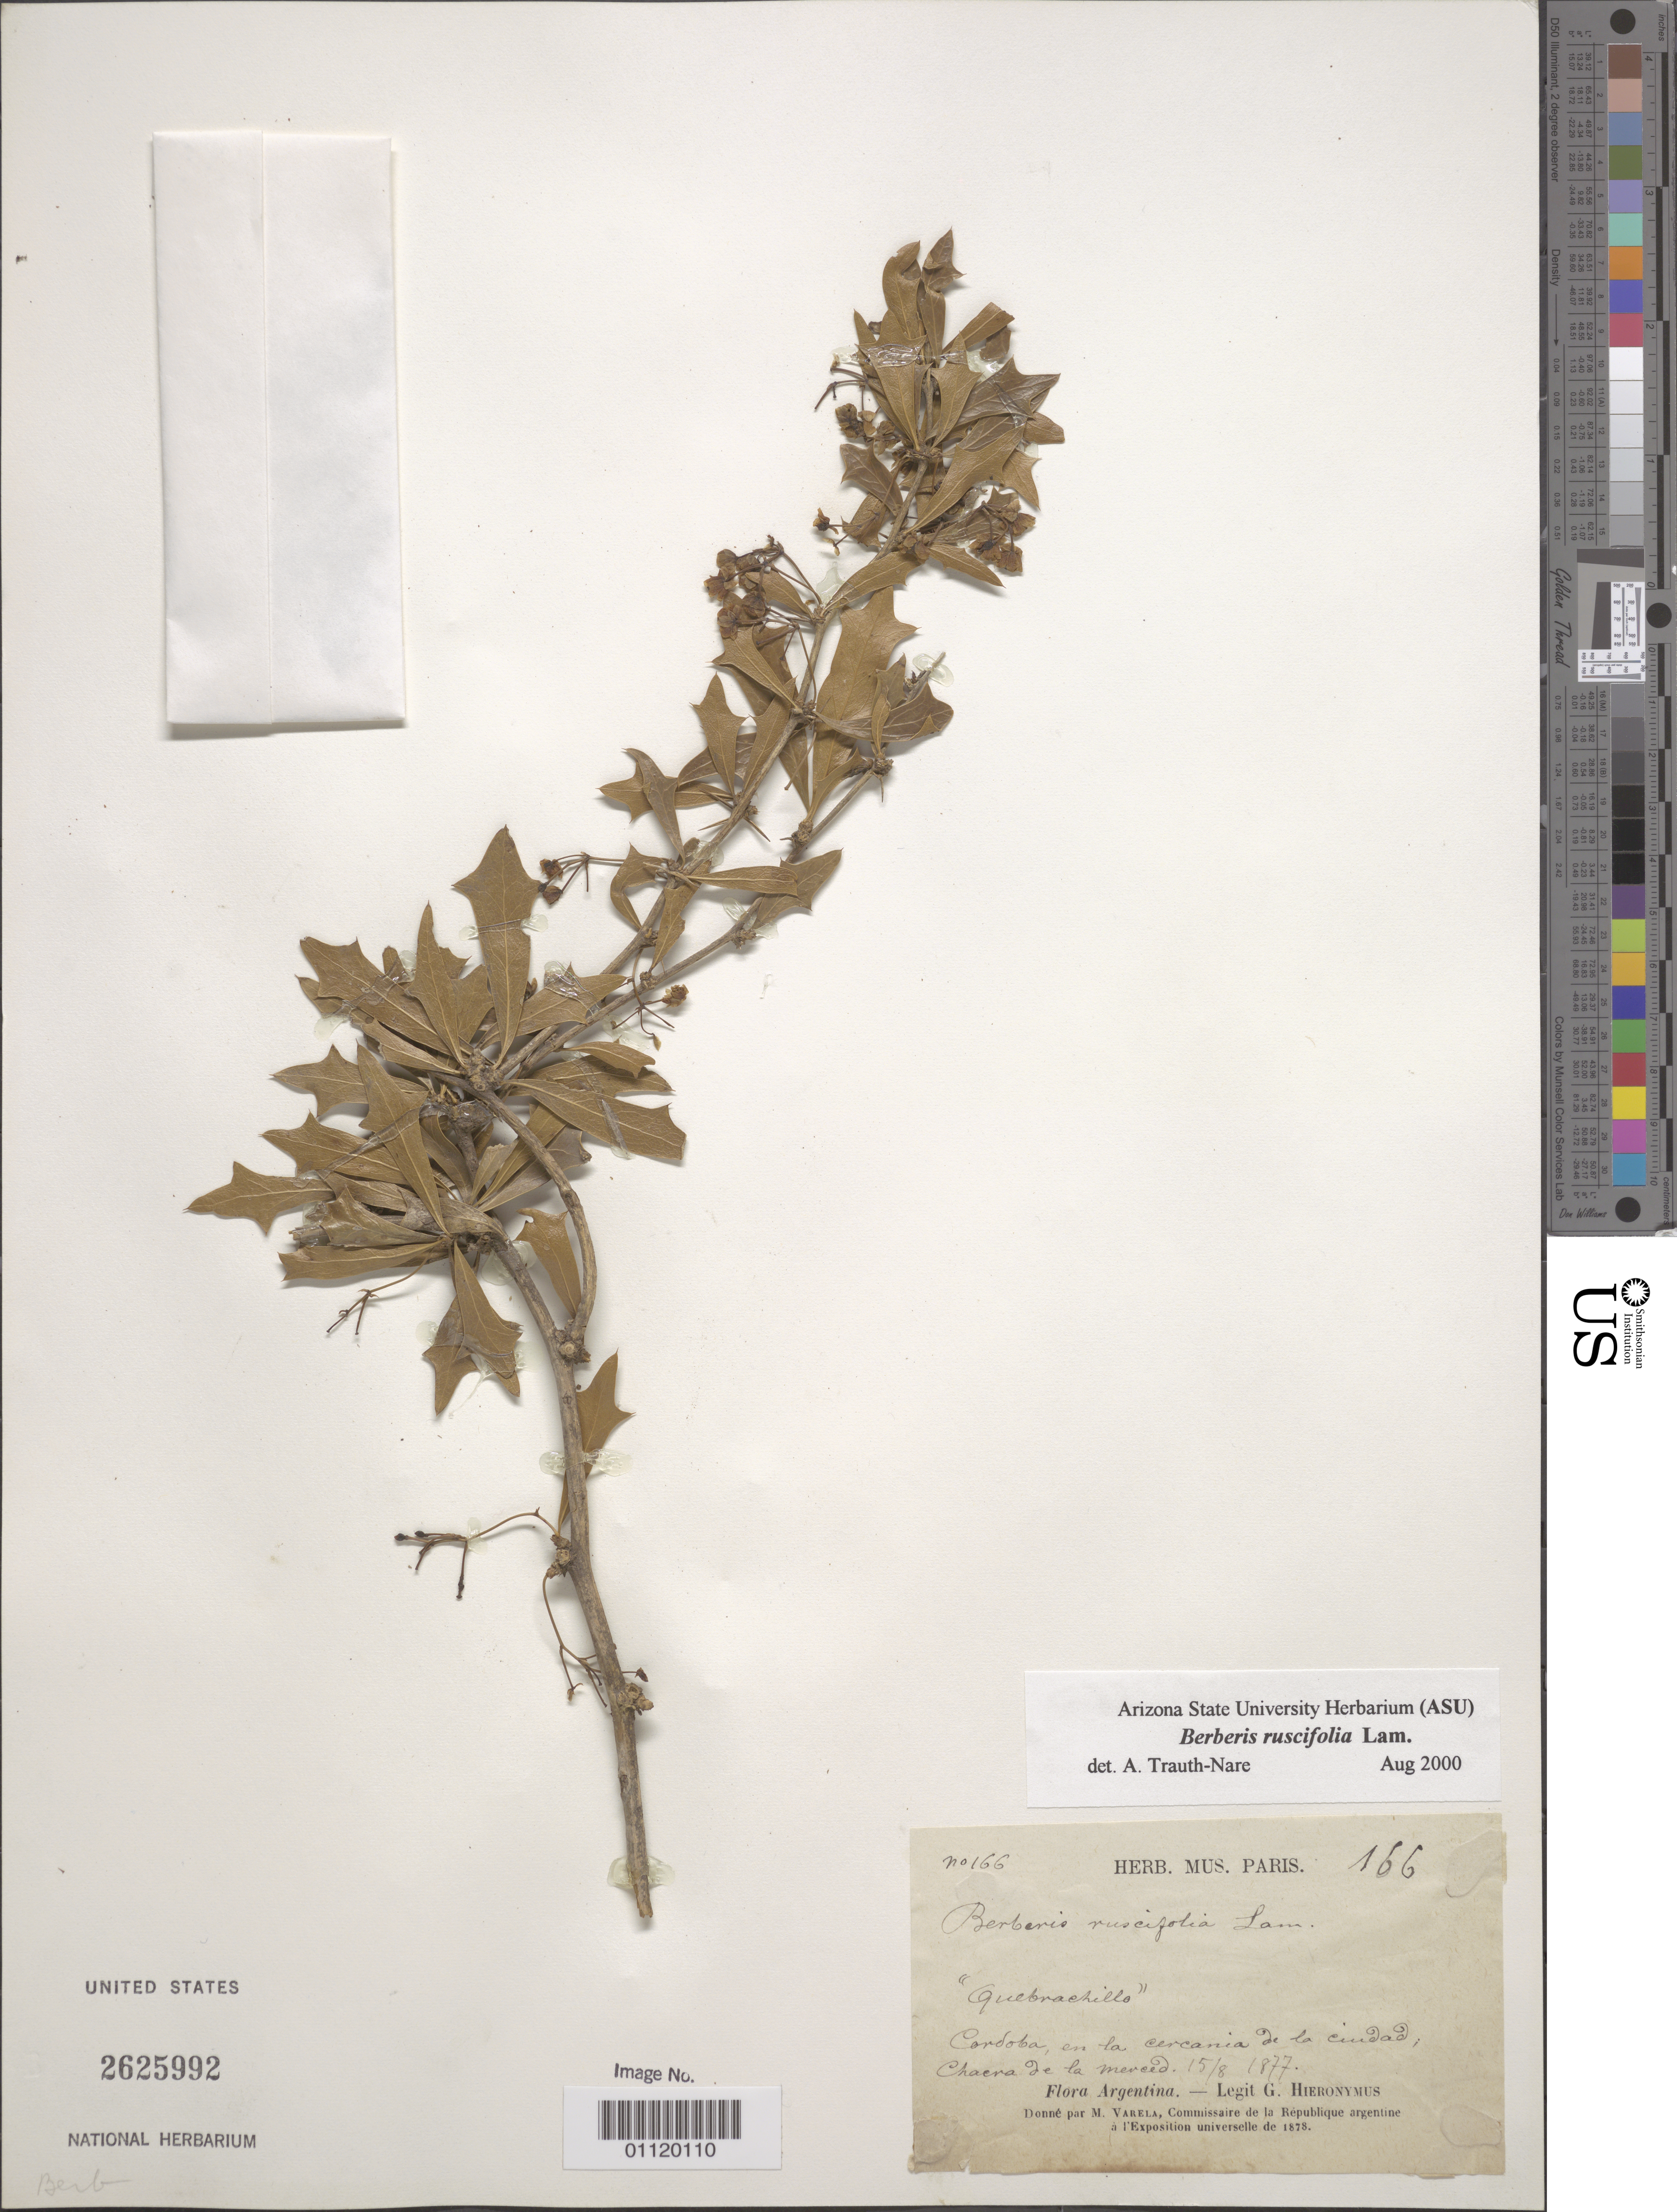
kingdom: Plantae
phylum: Tracheophyta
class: Magnoliopsida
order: Ranunculales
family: Berberidaceae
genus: Berberis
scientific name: Berberis ruscifolia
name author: Lam.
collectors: G. H. Hieronymus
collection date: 1877-08-15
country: Argentina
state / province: Córdoba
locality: In the vicinity of the city of Cordoba. Chacra de la merced (possibly meaning farmhouse de la Merced).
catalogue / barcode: US 2625992